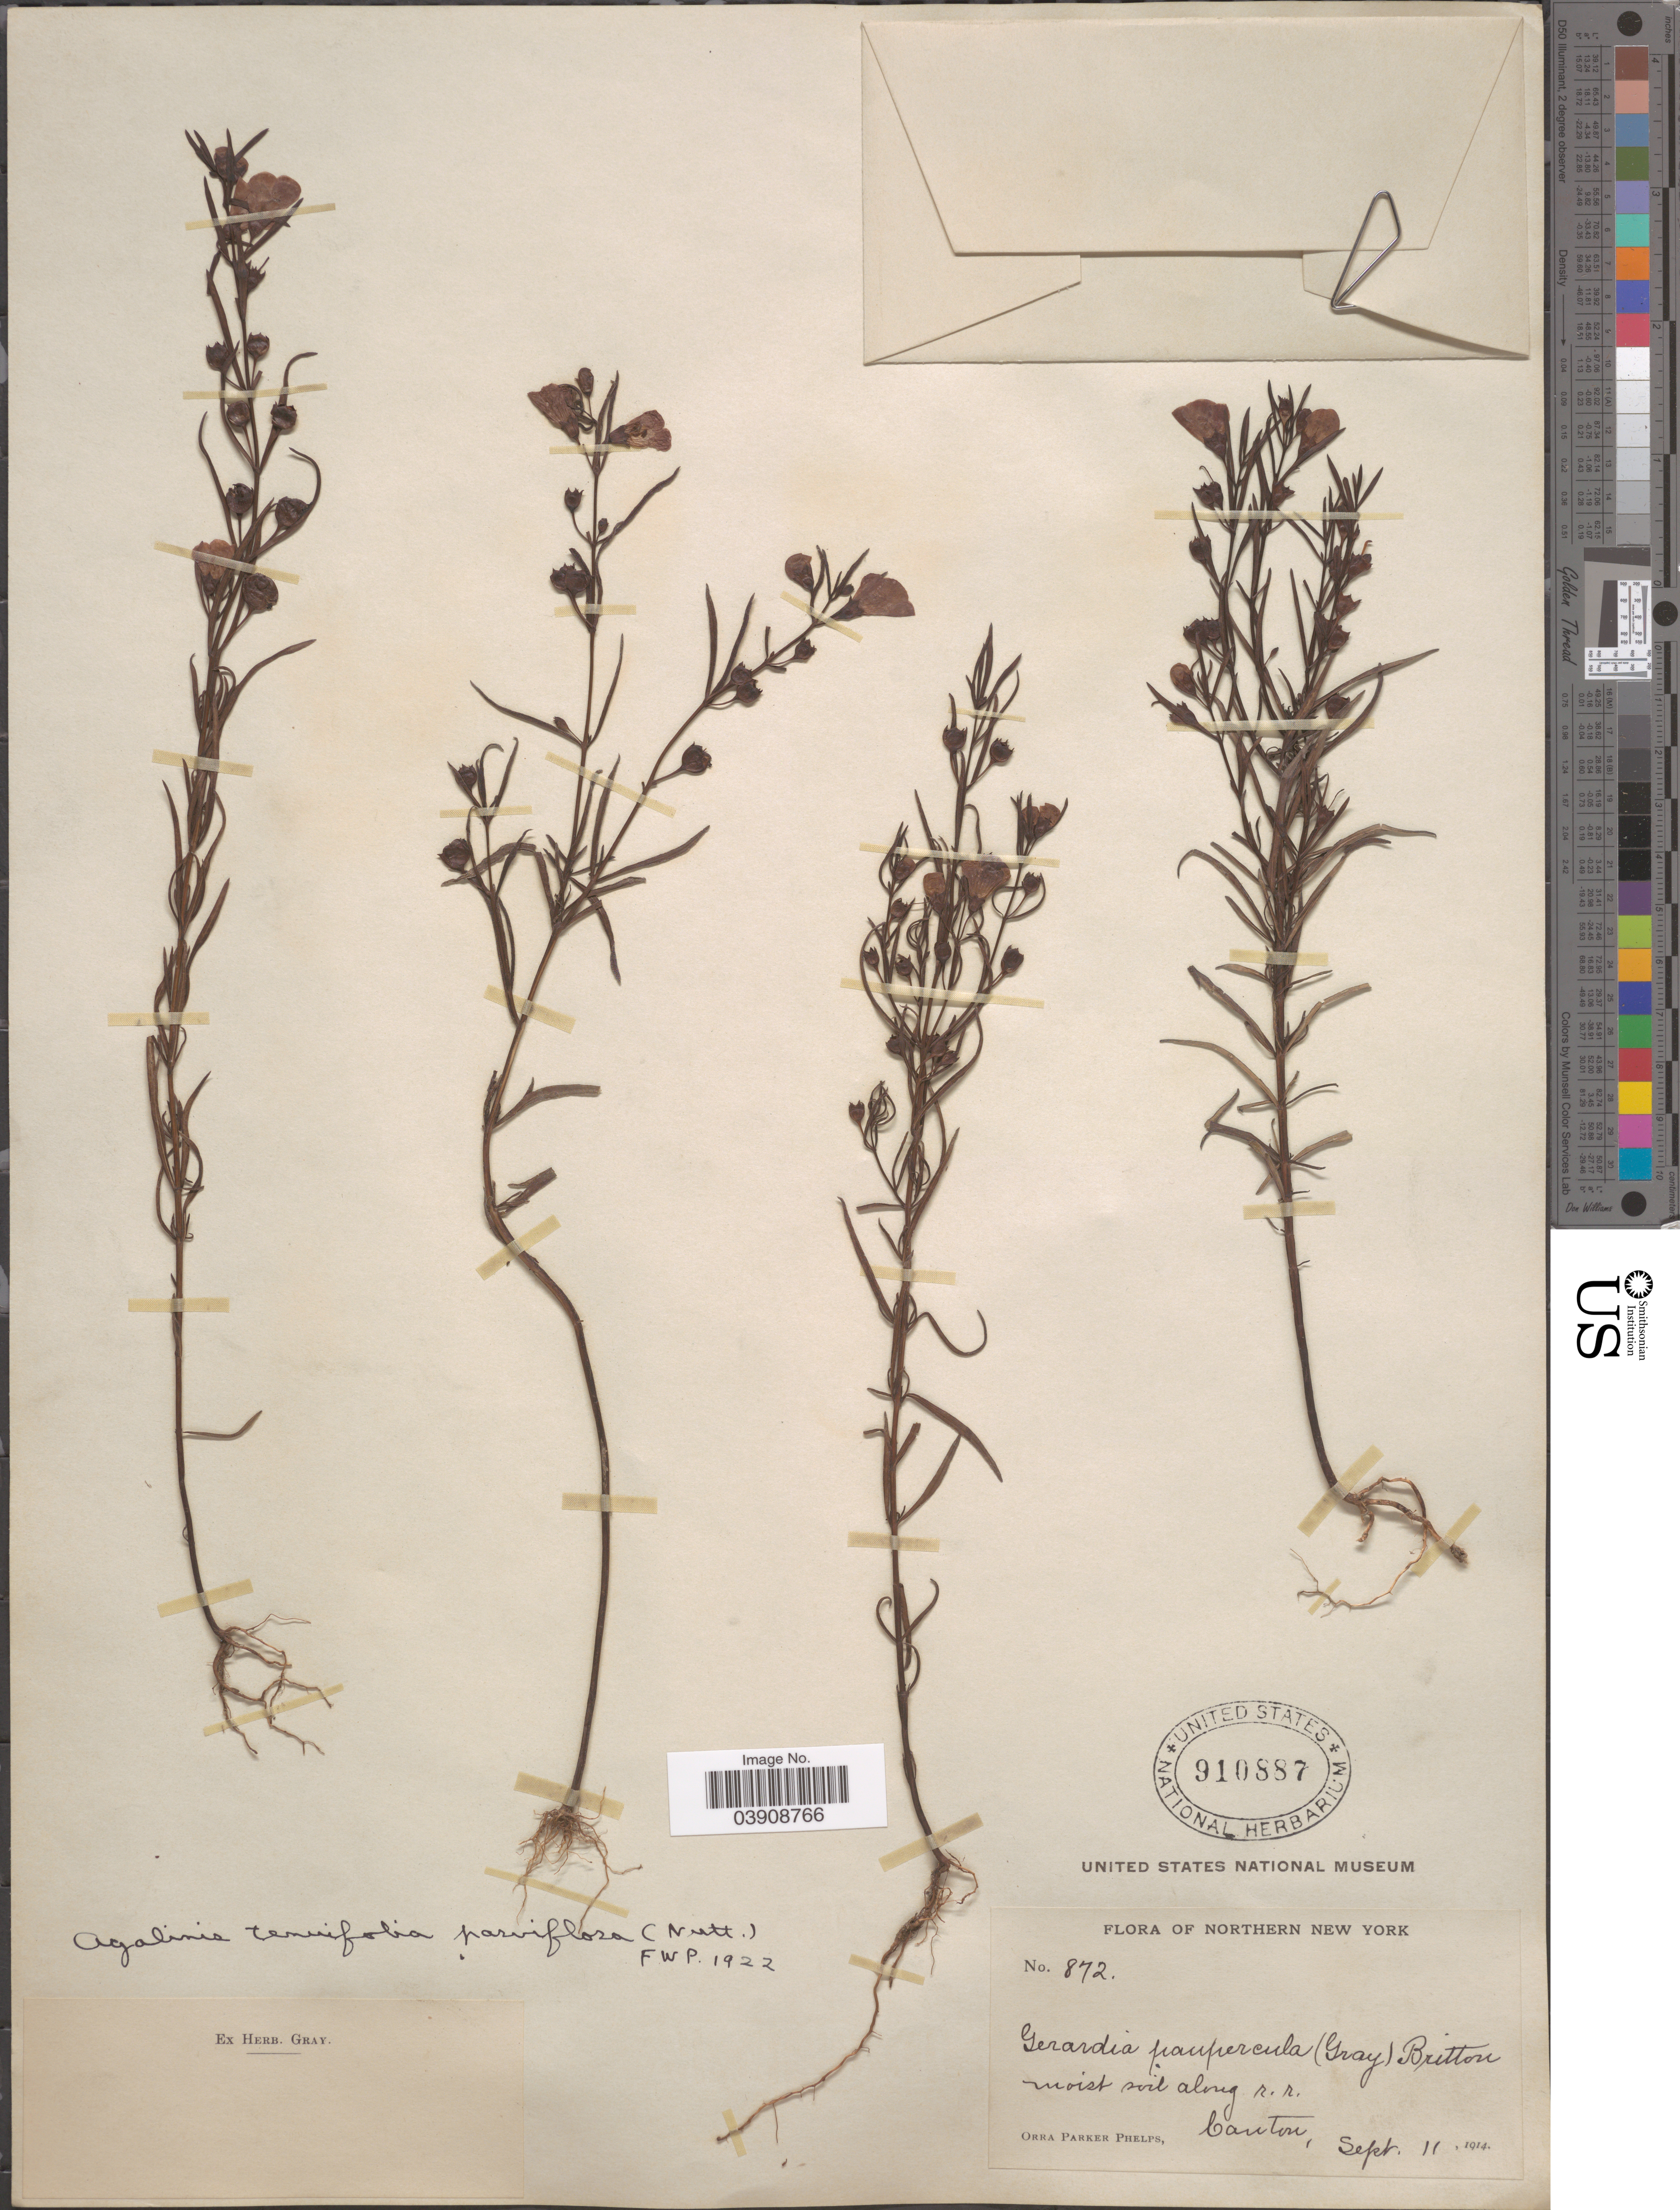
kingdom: Plantae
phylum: Tracheophyta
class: Magnoliopsida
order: Lamiales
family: Orobanchaceae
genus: Agalinis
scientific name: Agalinis tenuifolia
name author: (Vahl) Raf.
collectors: O. P. Phelps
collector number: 872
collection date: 1914-09-11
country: United States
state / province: New York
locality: Northern New York. Moist soil along r. r. Canton.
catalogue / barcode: US 910887